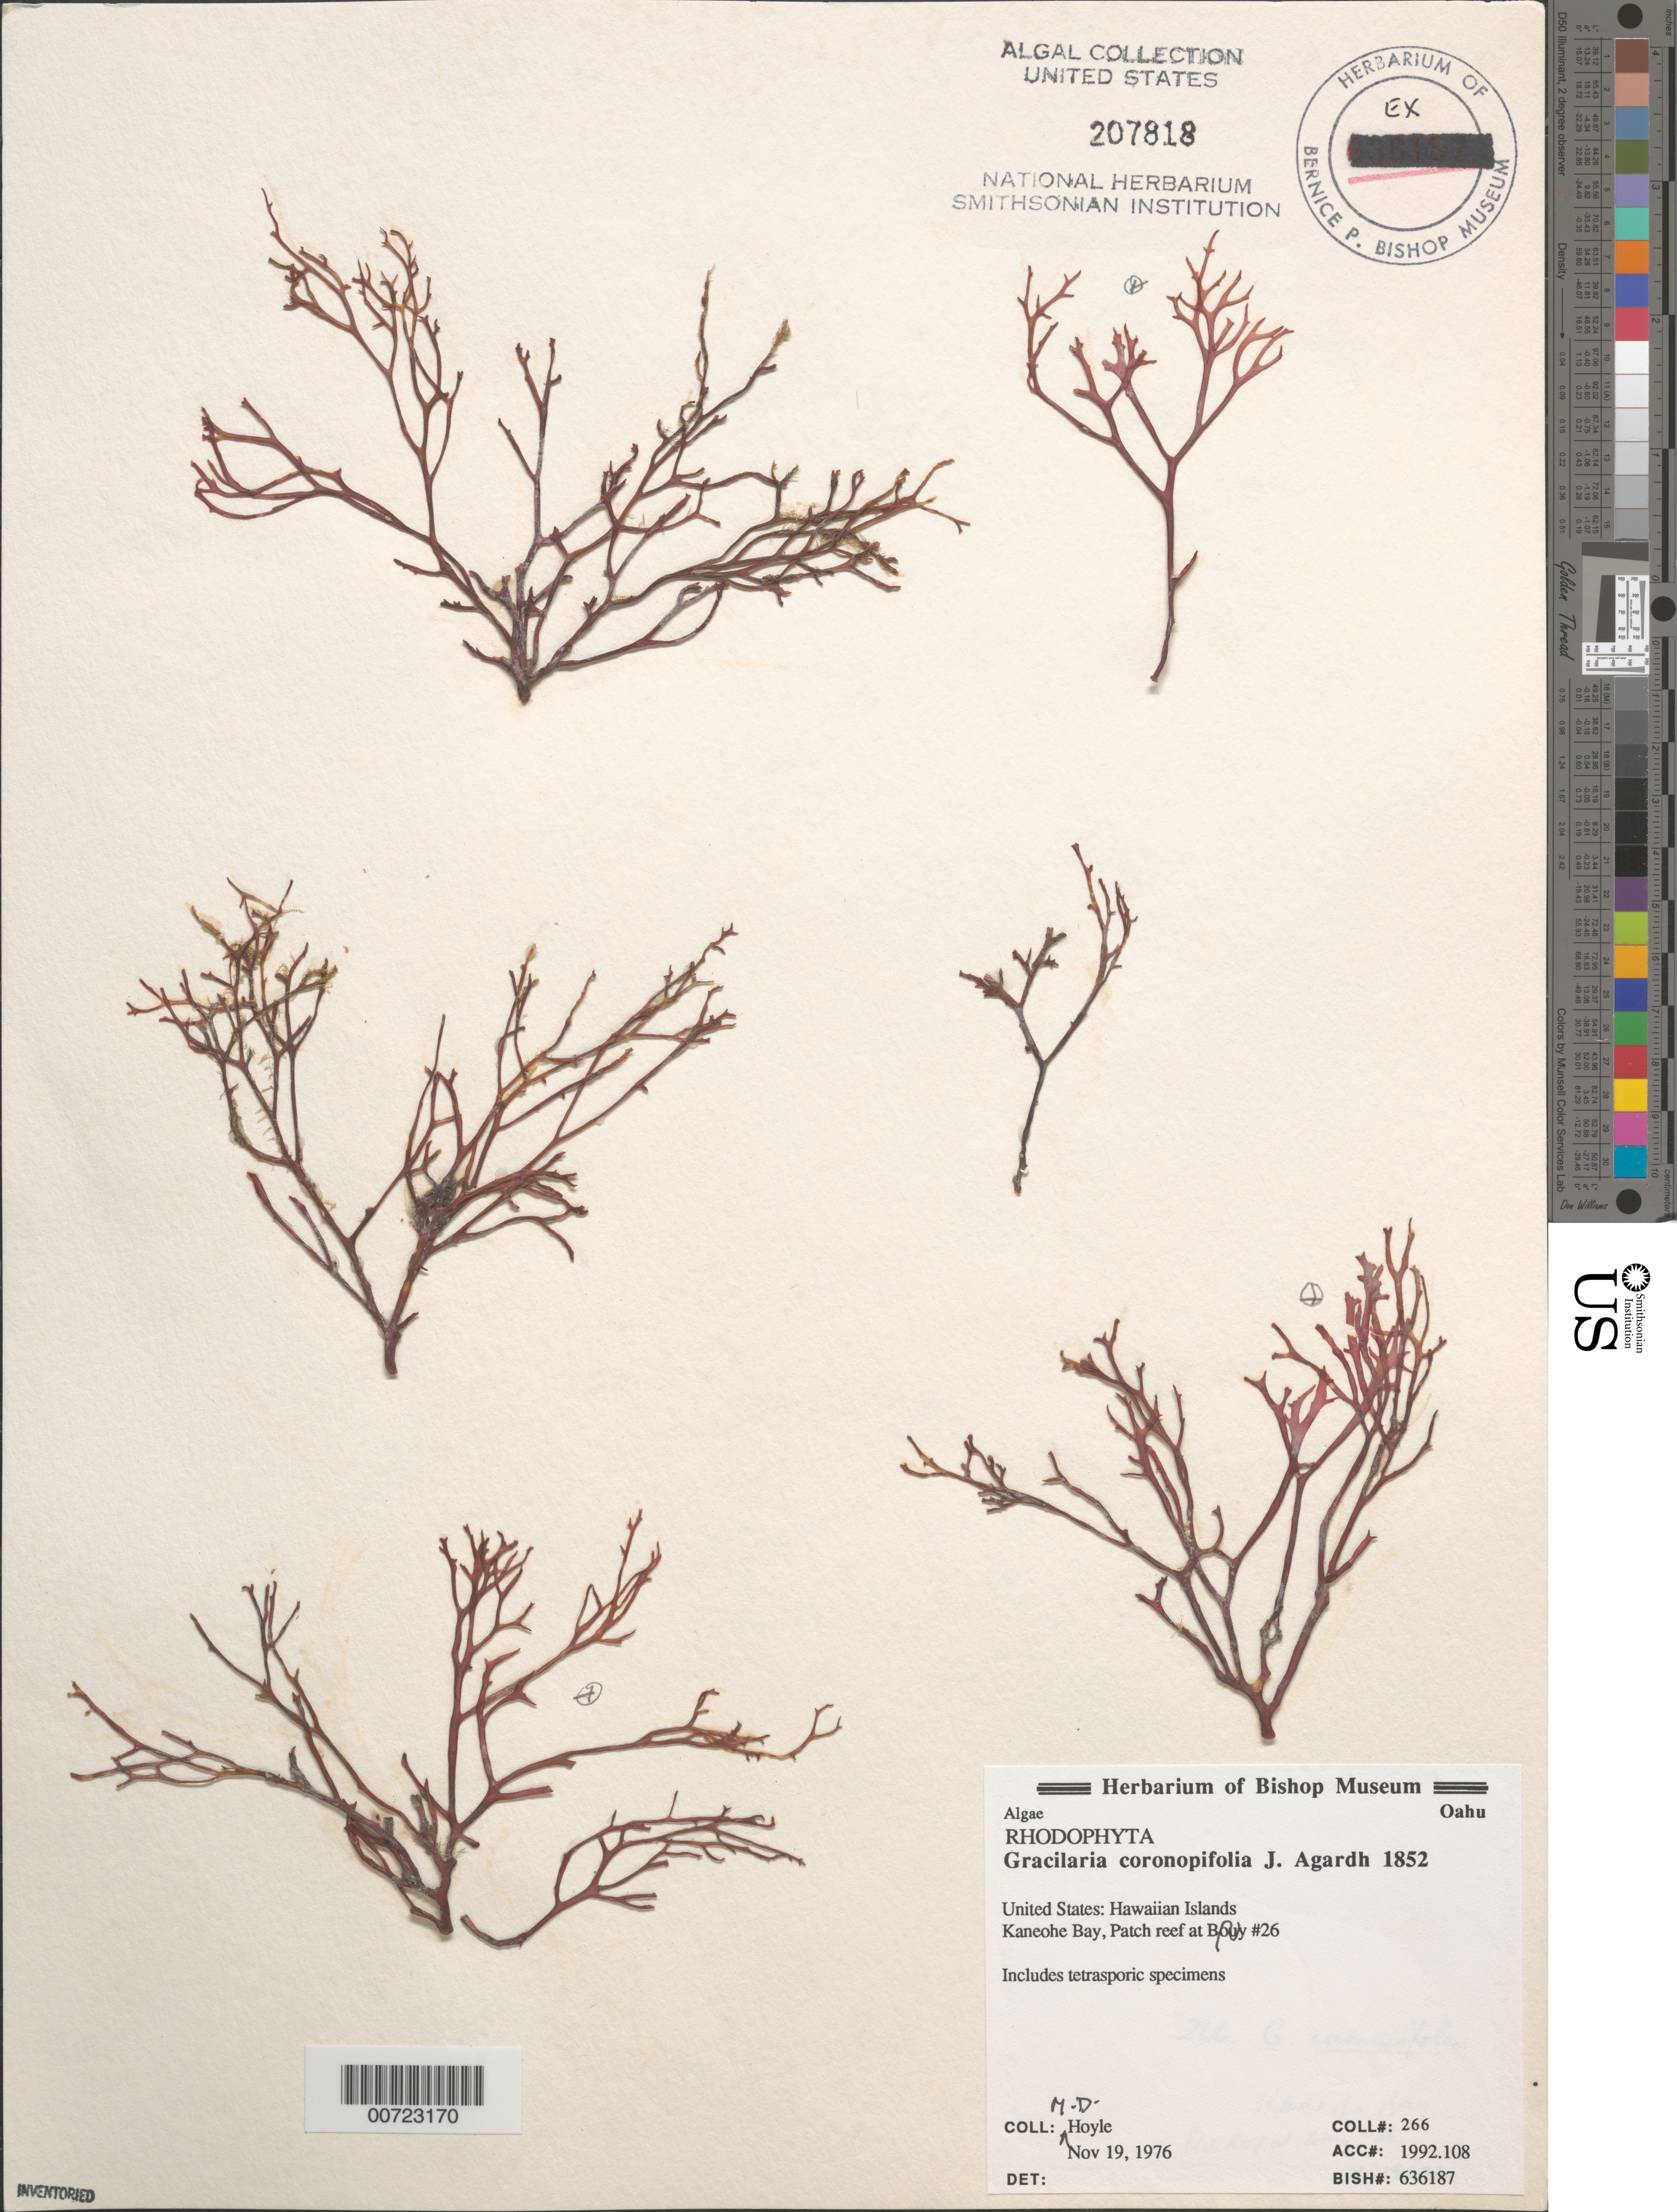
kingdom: Plantae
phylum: Rhodophyta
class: Florideophyceae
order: Gracilariales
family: Gracilariaceae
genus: Gracilaria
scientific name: Gracilaria coronopifolia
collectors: M. Hoyle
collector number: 266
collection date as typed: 19 Nov 1976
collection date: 1976-11-19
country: United States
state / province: Hawaii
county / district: Honolulu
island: Oahu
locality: Kaneohe Bay. patch reef at Buoy 26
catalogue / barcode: US 207818